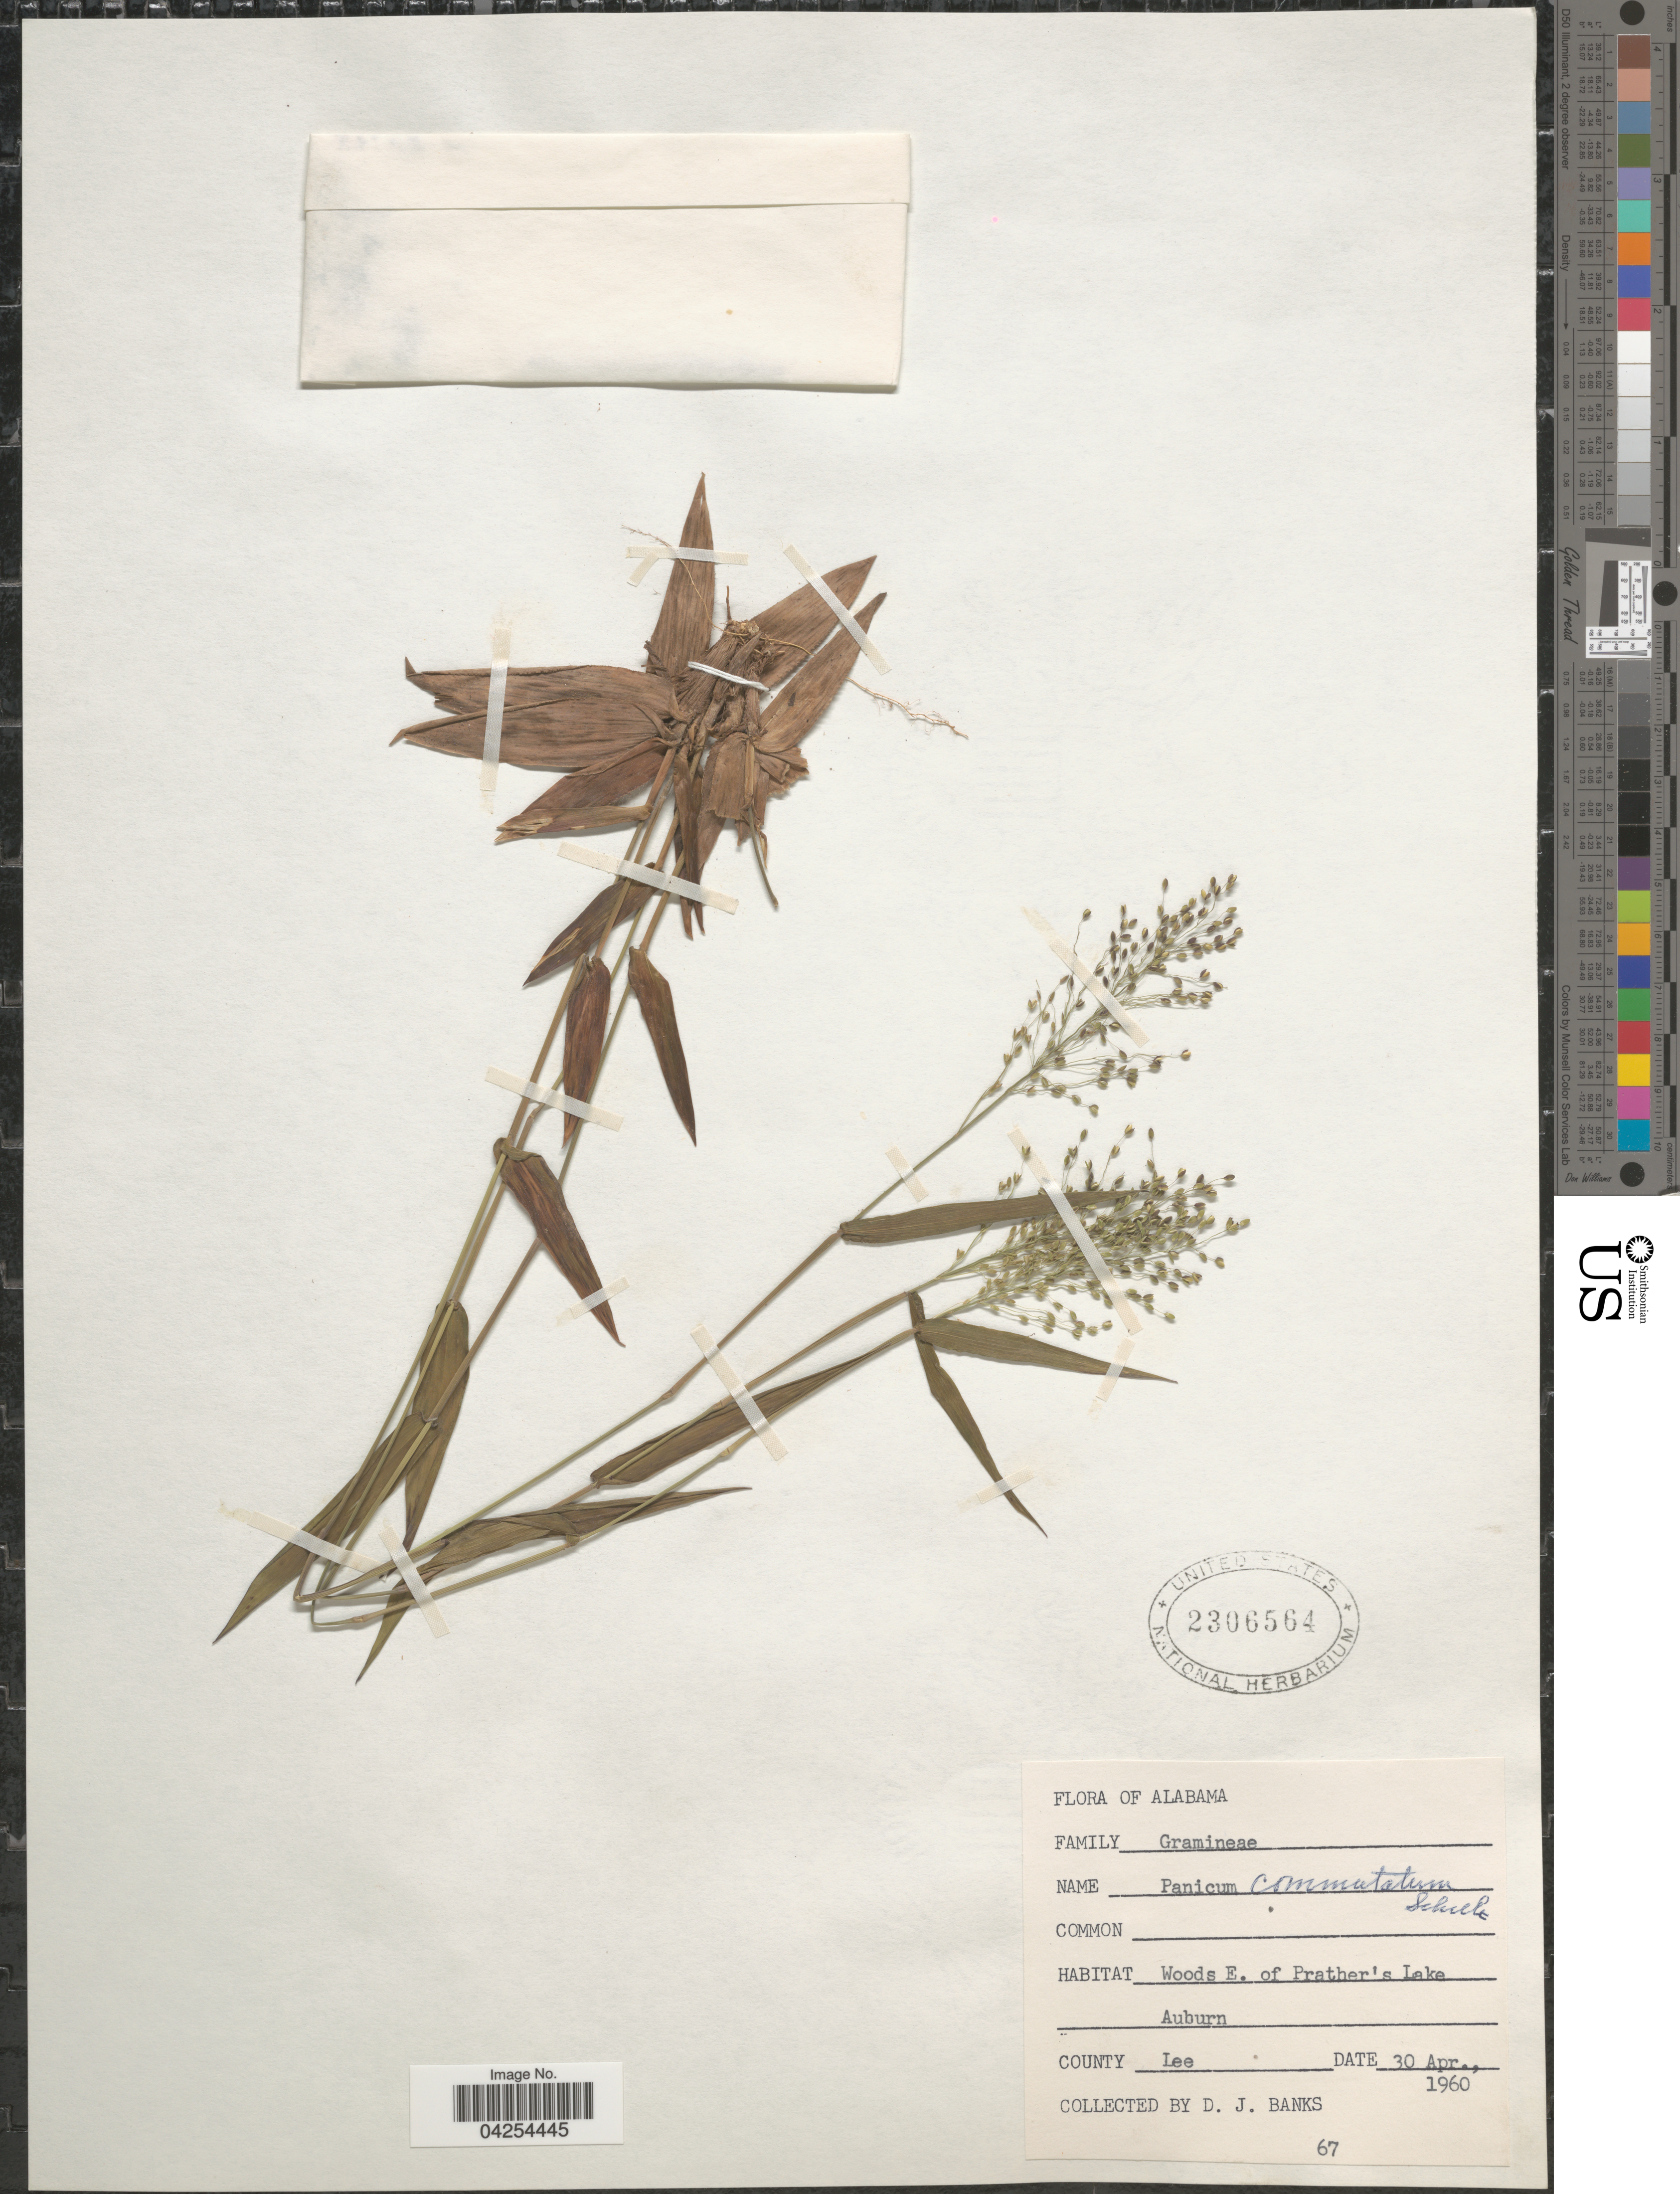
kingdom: Plantae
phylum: Tracheophyta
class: Liliopsida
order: Poales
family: Poaceae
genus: Dichanthelium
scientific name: Dichanthelium commutatum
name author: (Schult.) Gould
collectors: D. J. Banks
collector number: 67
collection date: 1960-04-30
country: United States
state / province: Alabama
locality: Woods E. of Prather's Lake. Auburn. County Lee.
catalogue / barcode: US 2306564